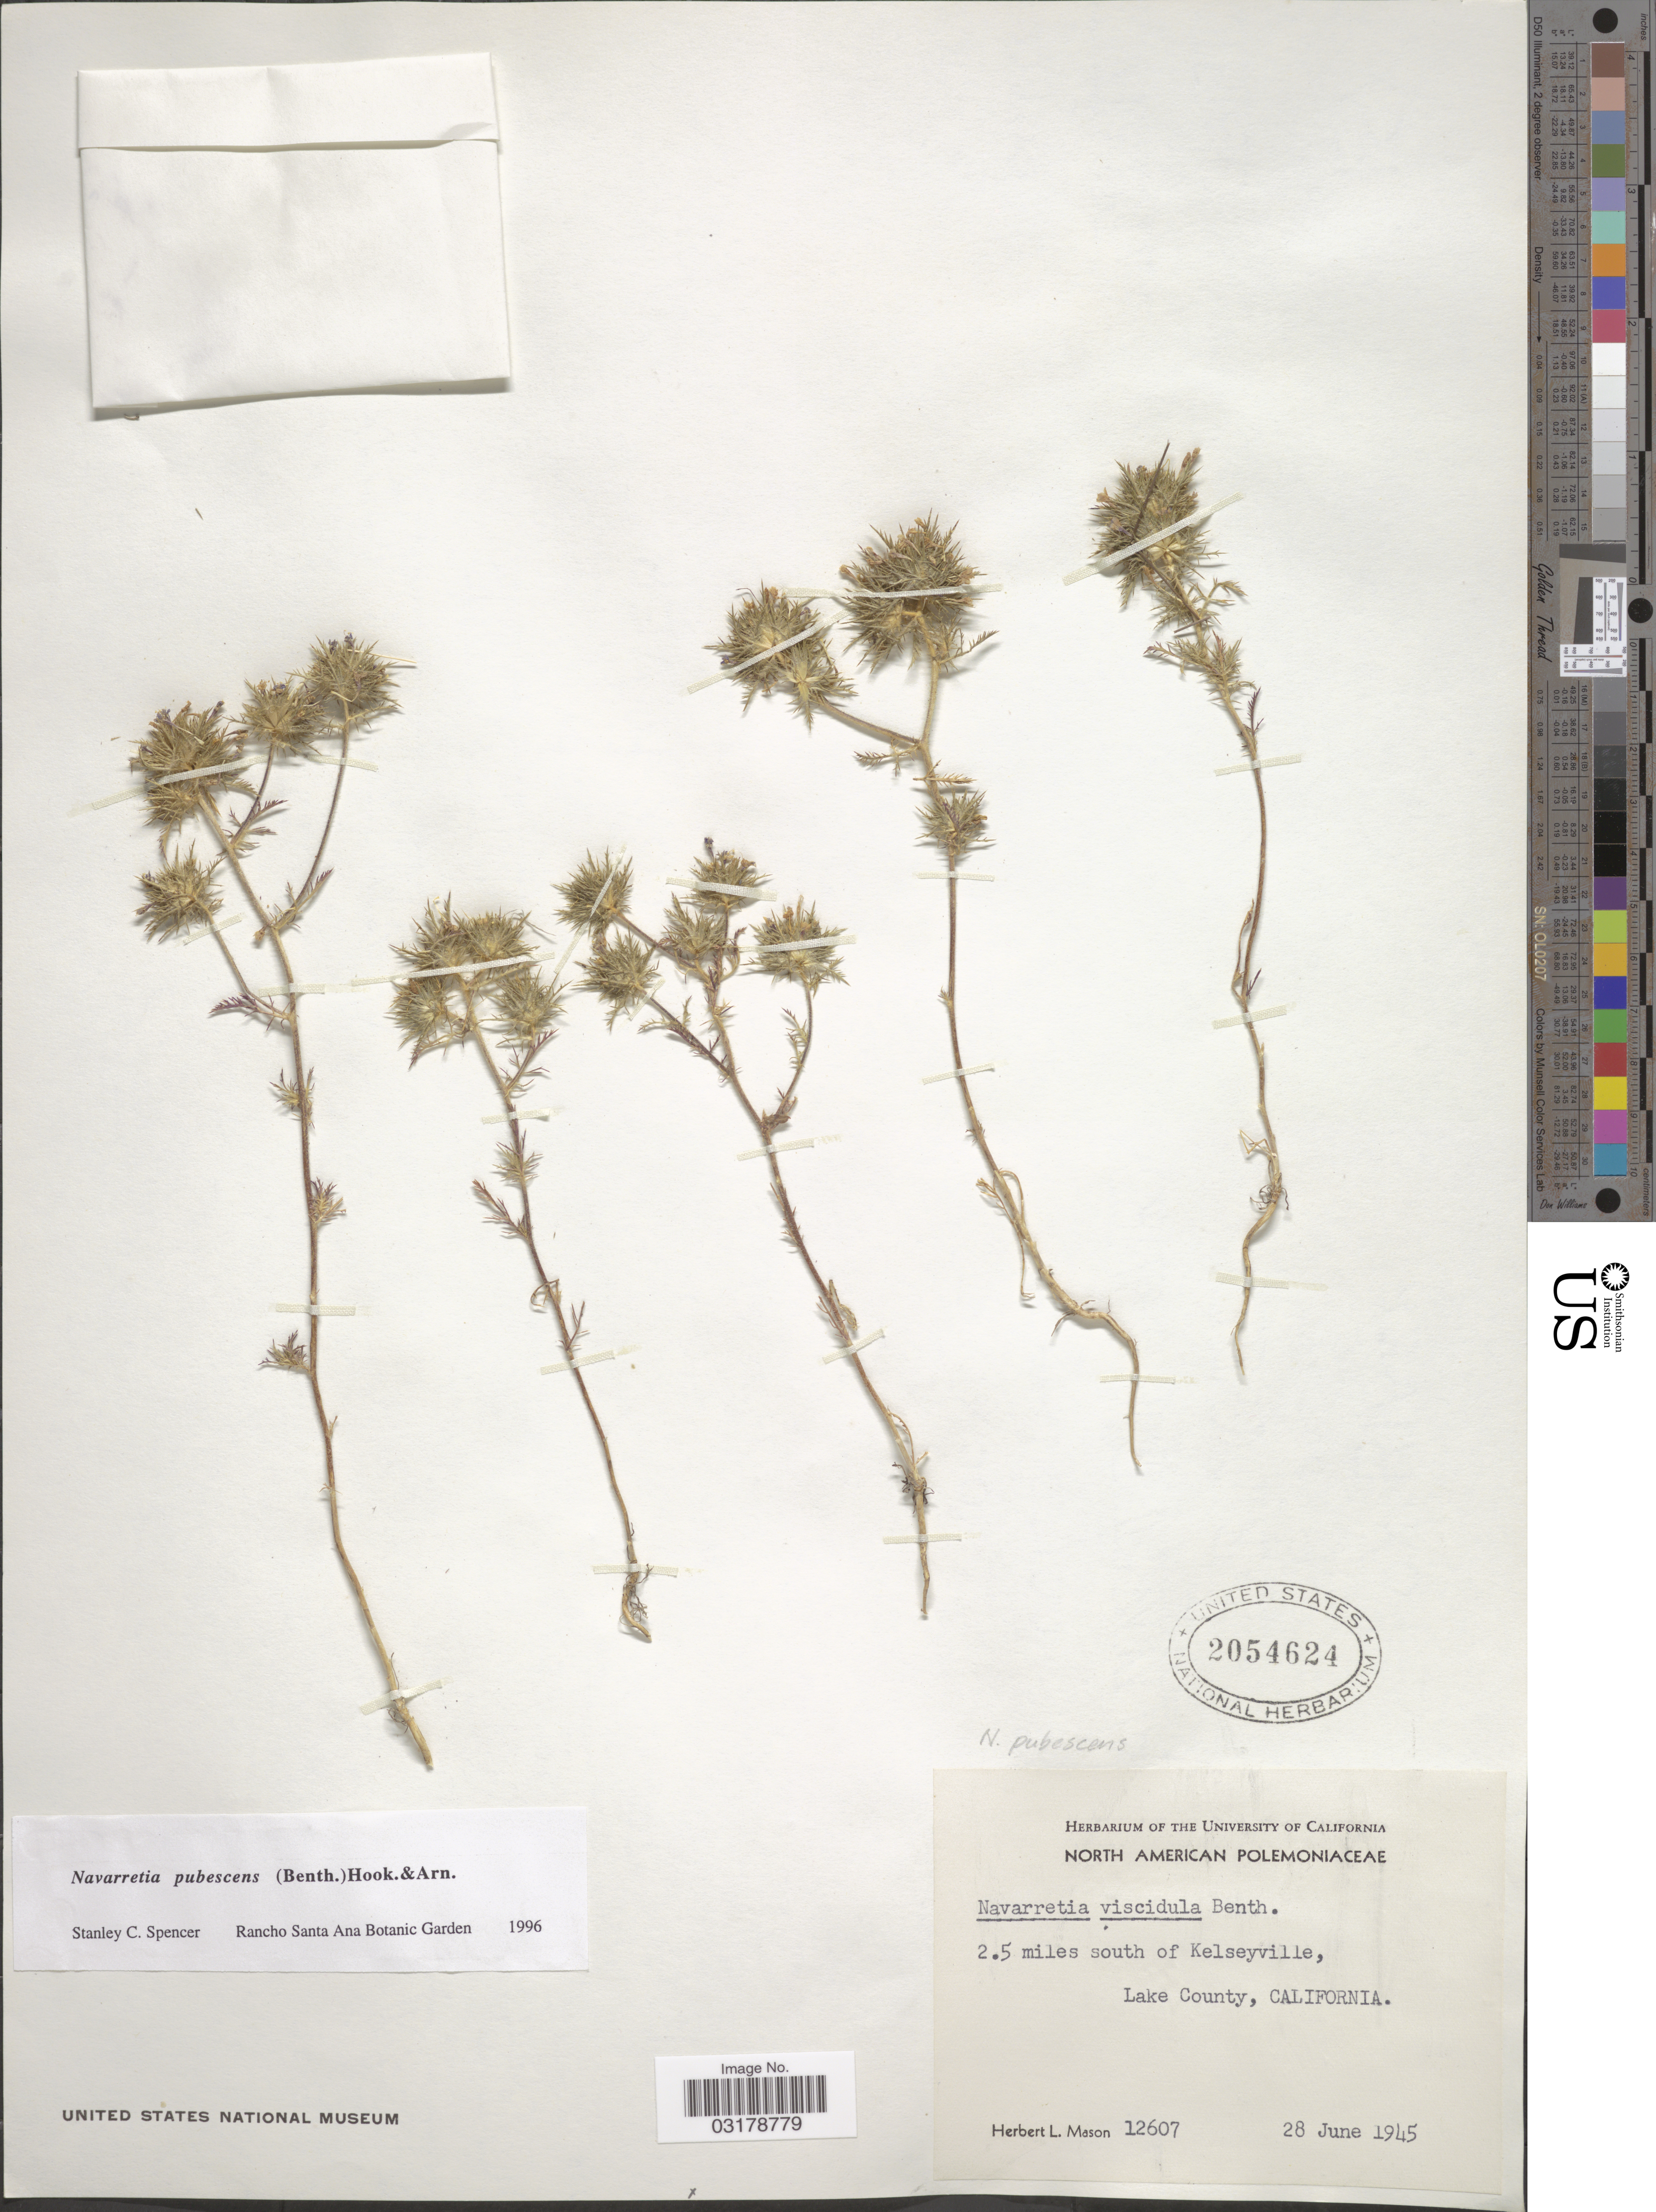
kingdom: Plantae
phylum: Tracheophyta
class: Magnoliopsida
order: Ericales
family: Polemoniaceae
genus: Navarretia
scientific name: Navarretia pubescens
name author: (Benth.) Hook. & Arn.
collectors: H. L. Mason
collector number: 12607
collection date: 1945-06-28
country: United States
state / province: California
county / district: Lake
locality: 2.5 miles south of Kelseyville, Lake County.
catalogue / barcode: US 2054624